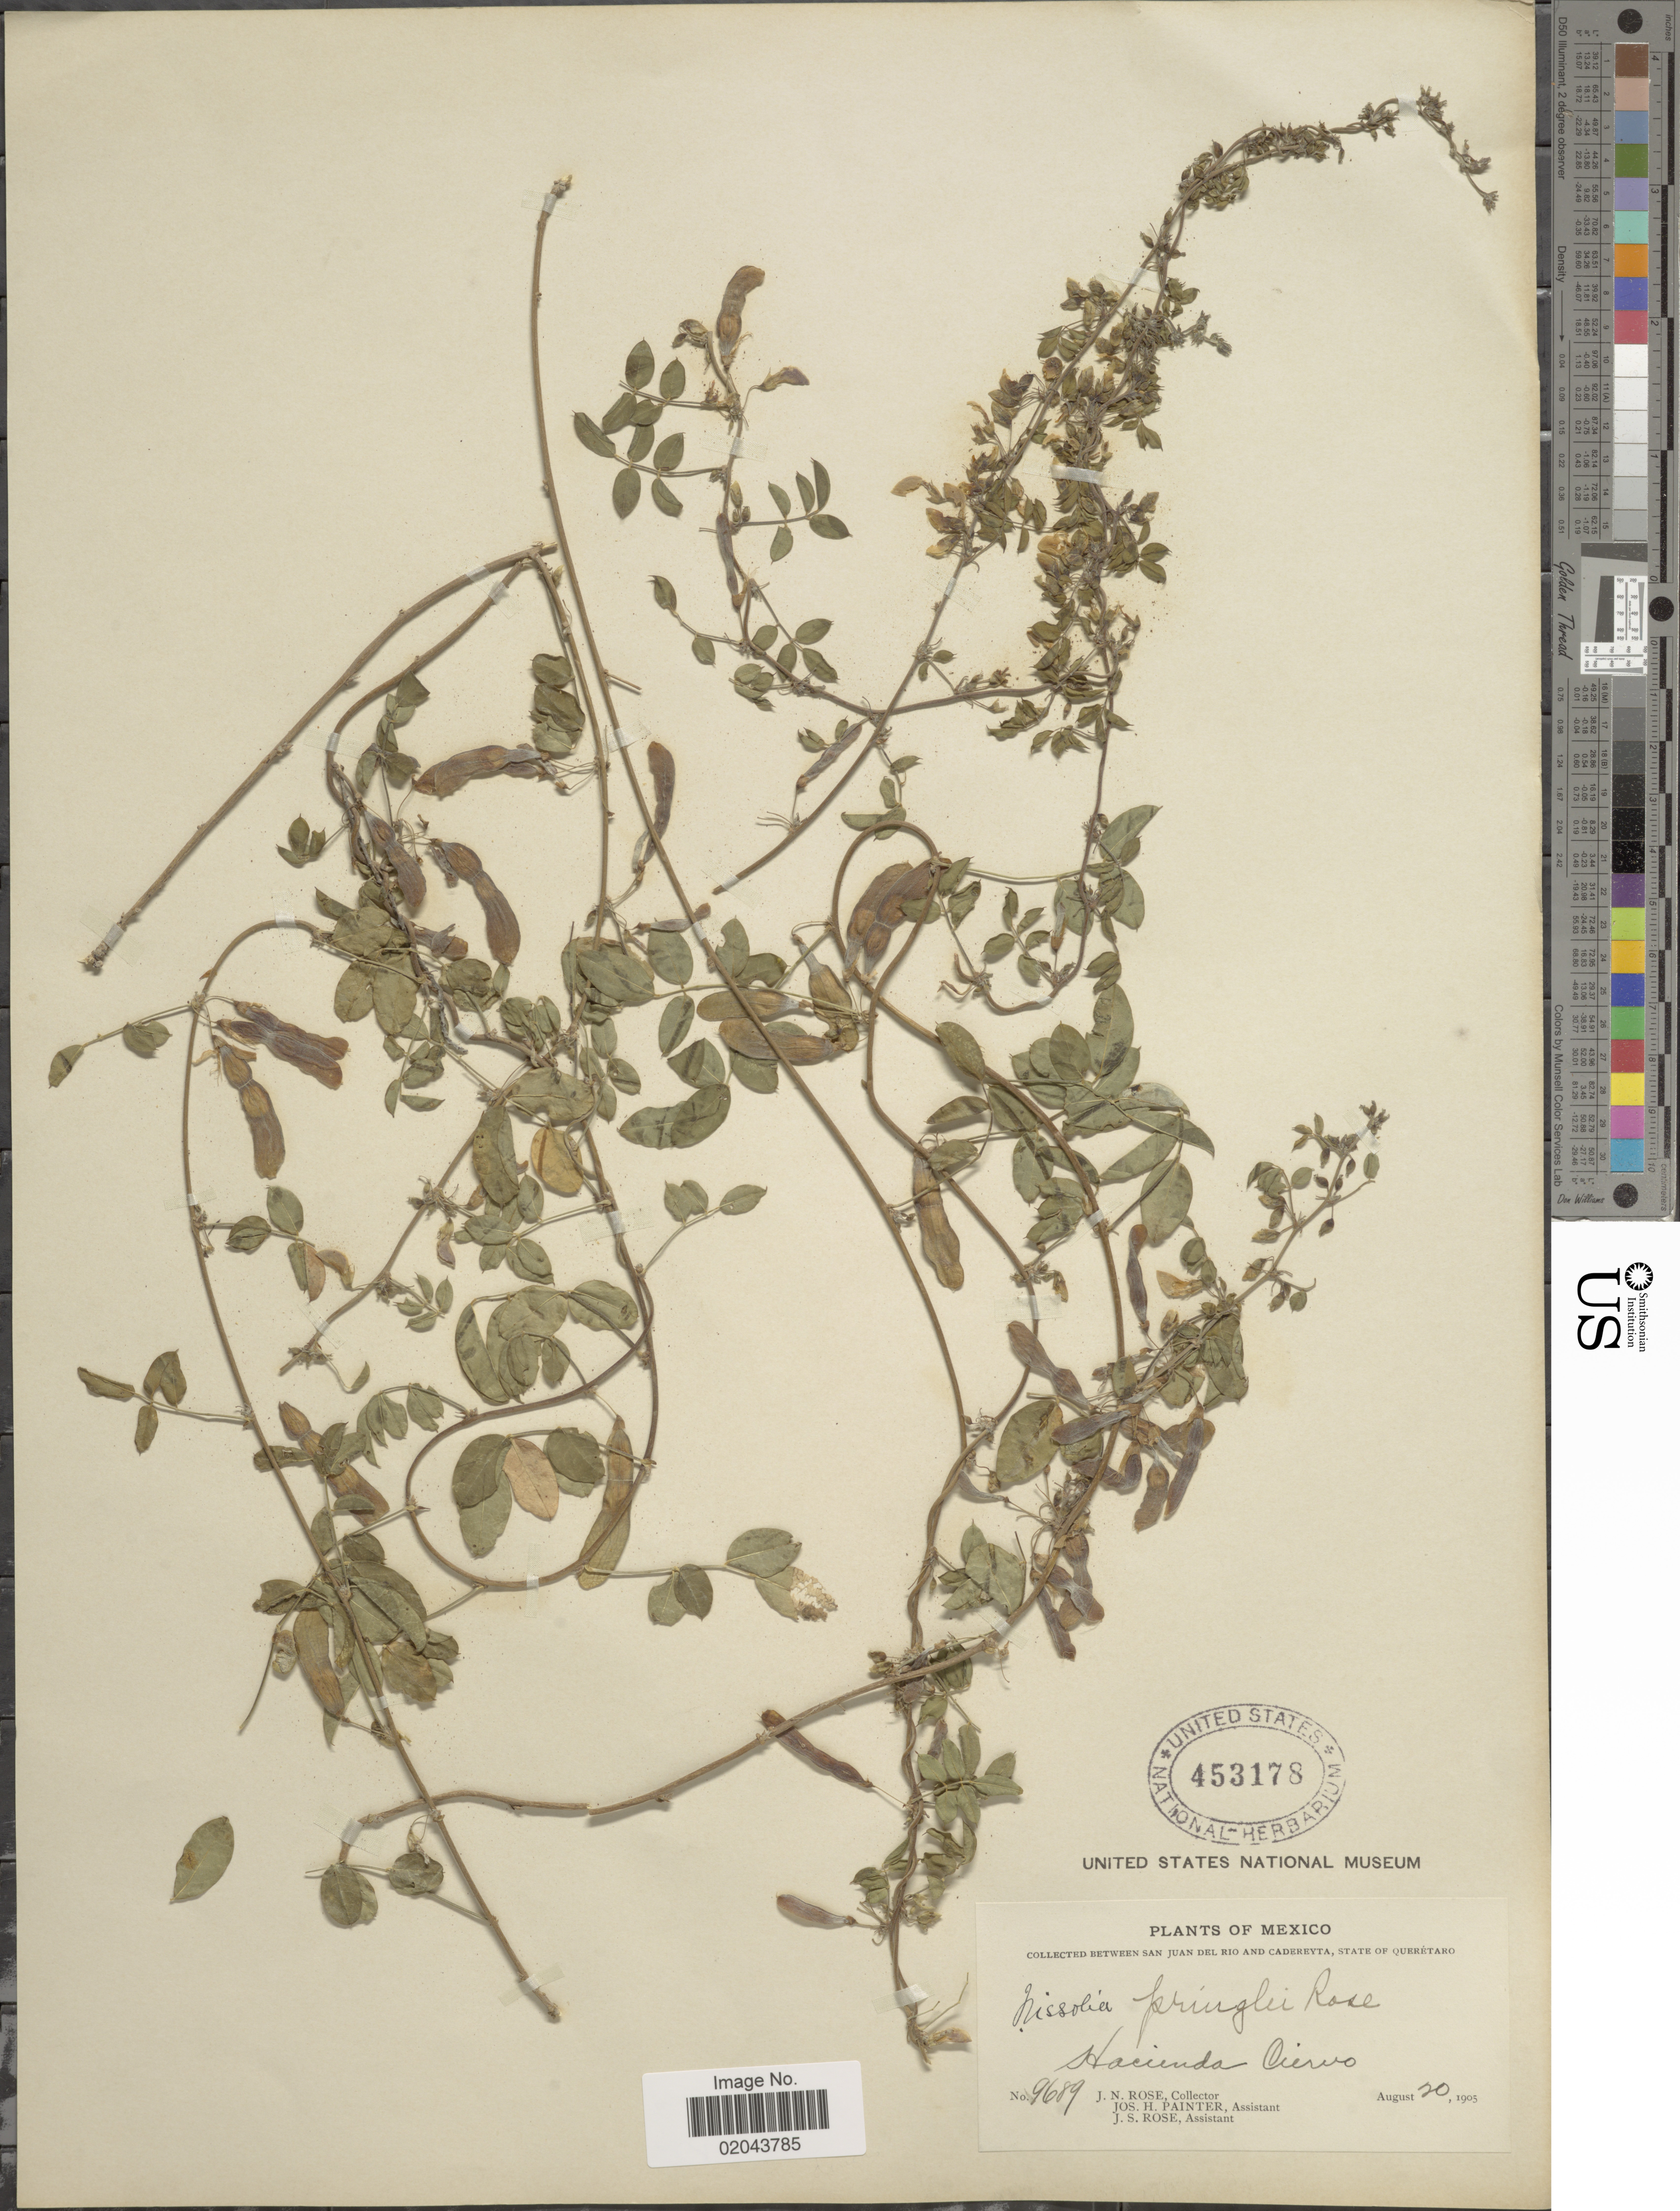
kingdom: Plantae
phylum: Tracheophyta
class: Magnoliopsida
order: Fabales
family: Fabaceae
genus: Nissolia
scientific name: Nissolia pringlei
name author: Rose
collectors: J. N. Rose, J. H. Painter & J. S. Rose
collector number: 9689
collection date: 1905-08-20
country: Mexico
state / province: Querétaro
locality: Between San Juan Del Rio and Cadereyta, Hacienda Ciervo.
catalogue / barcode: US 453178